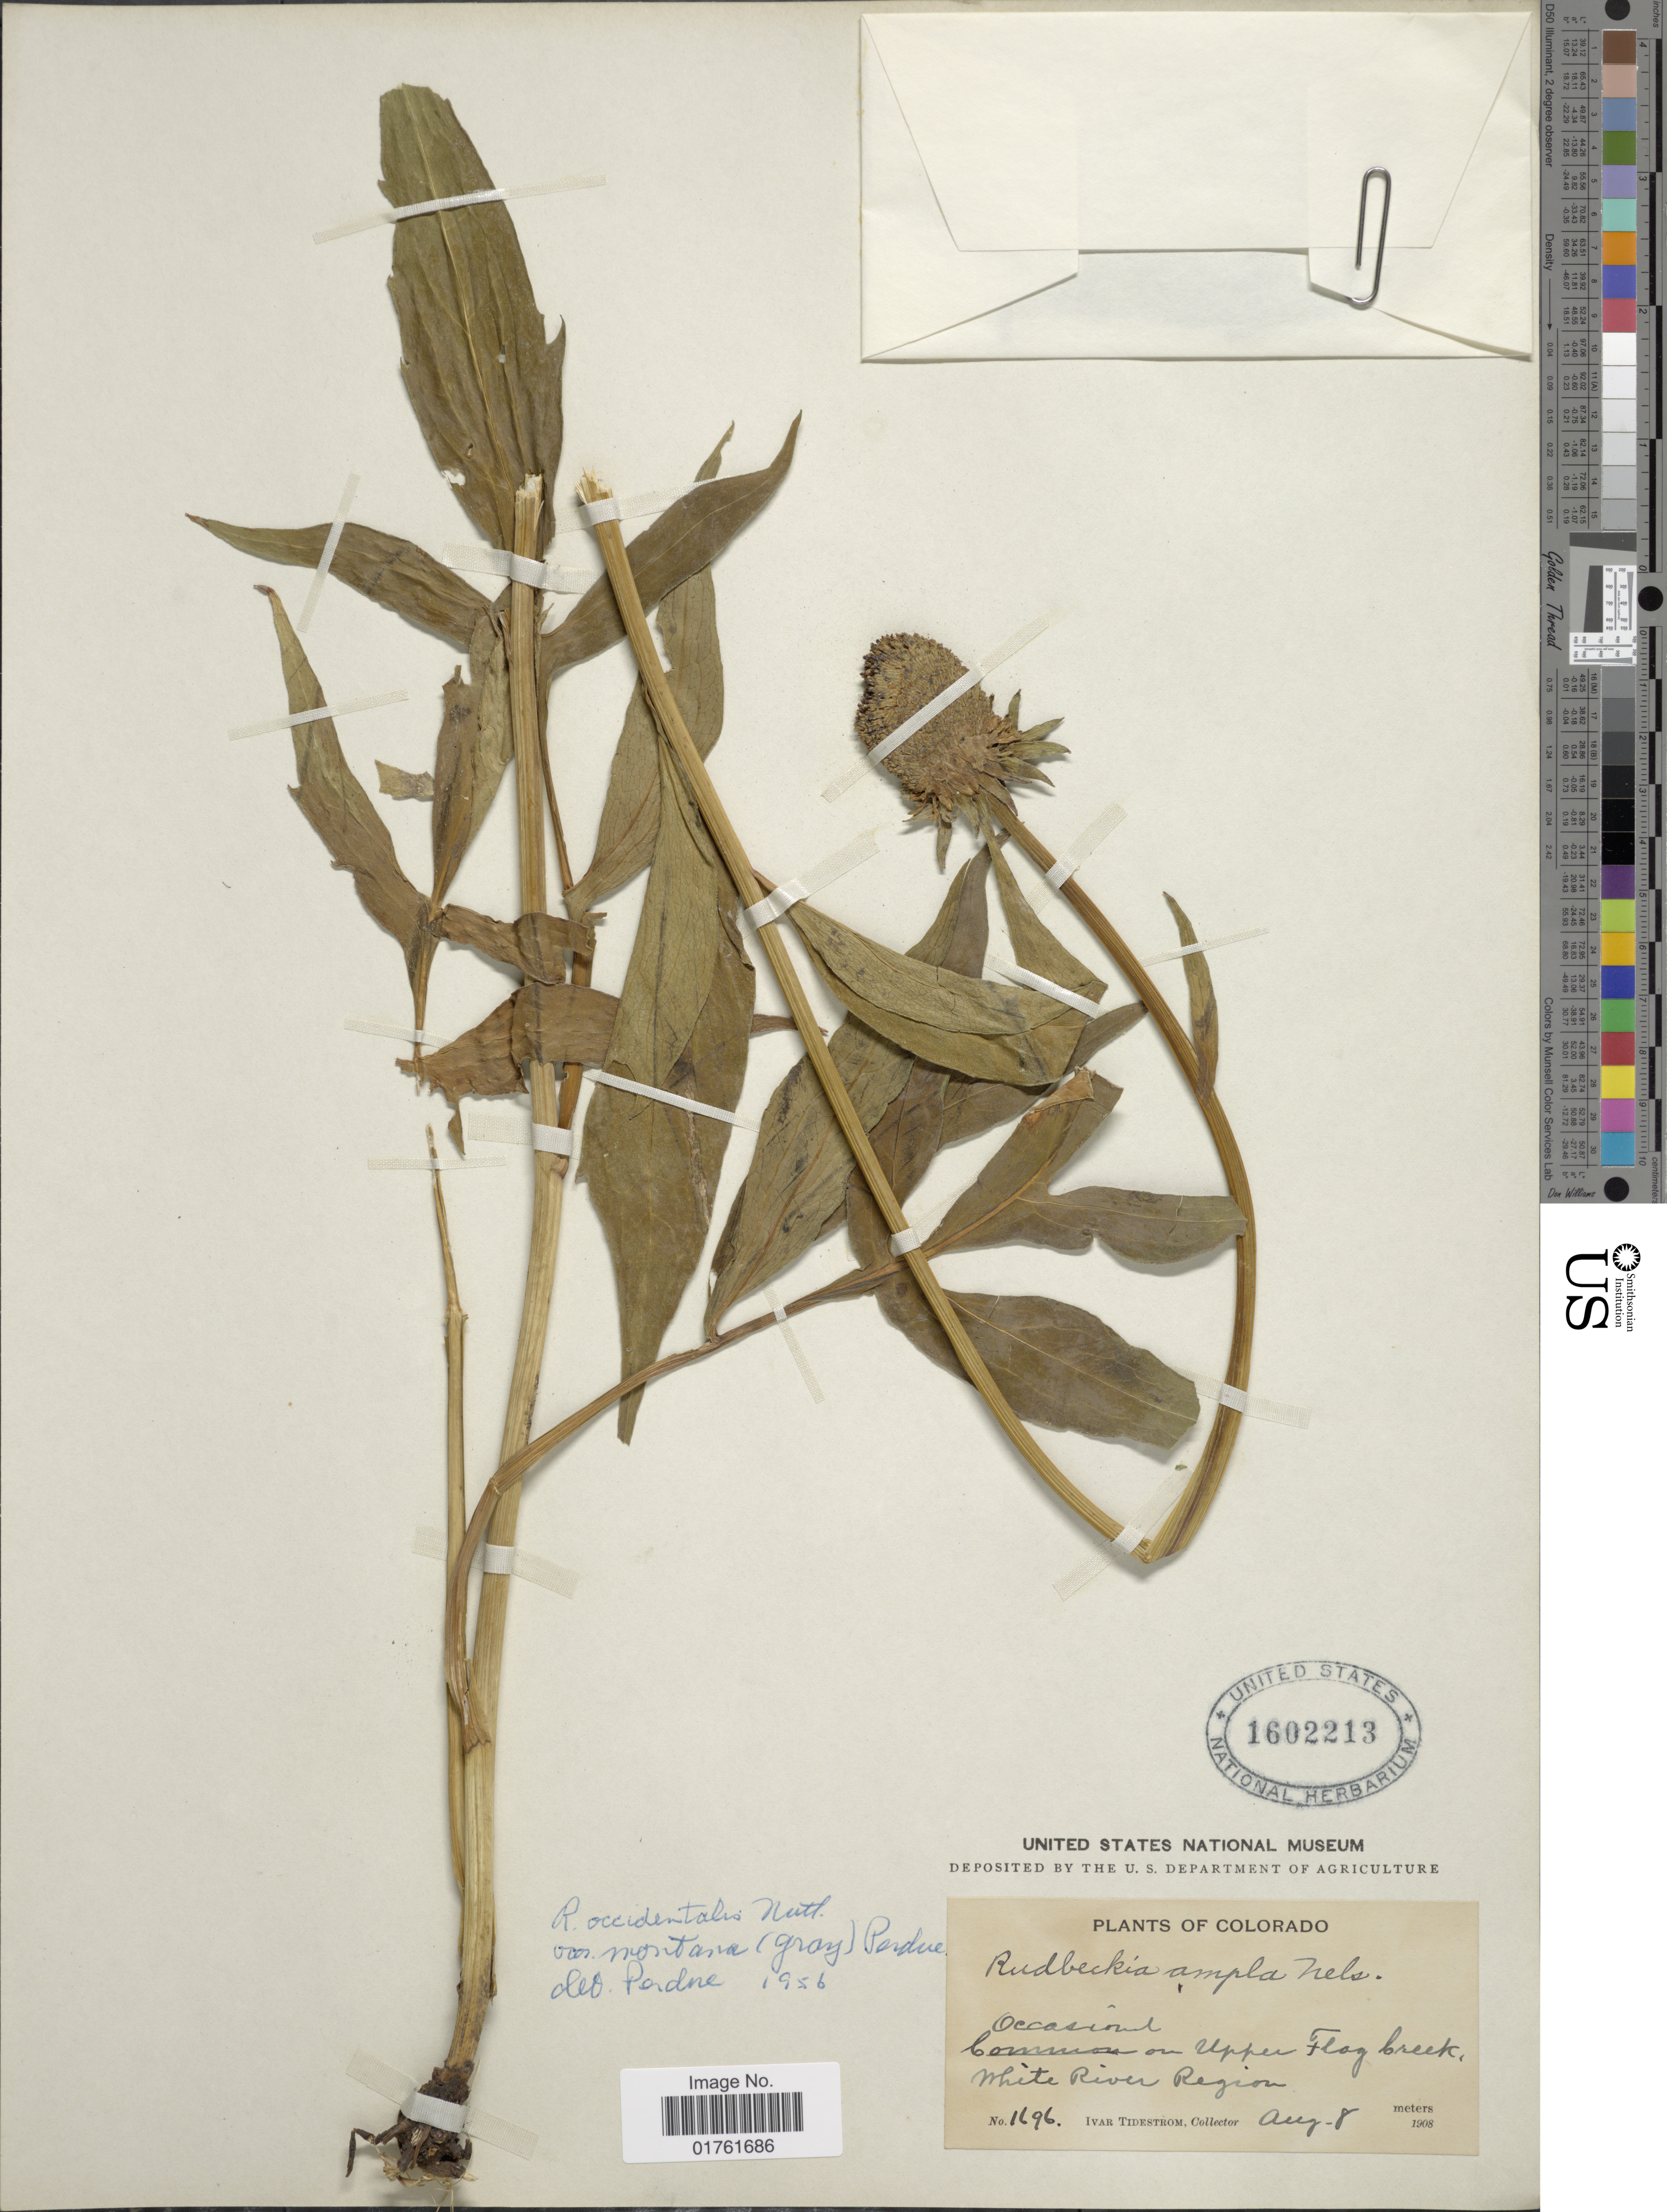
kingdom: Plantae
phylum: Tracheophyta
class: Magnoliopsida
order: Asterales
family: Asteraceae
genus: Rudbeckia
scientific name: Rudbeckia occidentalis var. montana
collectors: I. F. Tidestrom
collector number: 1696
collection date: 1908-08-08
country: United States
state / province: Colorado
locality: Occasional on Upper Flag Creek, White River Region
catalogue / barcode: US 1602213